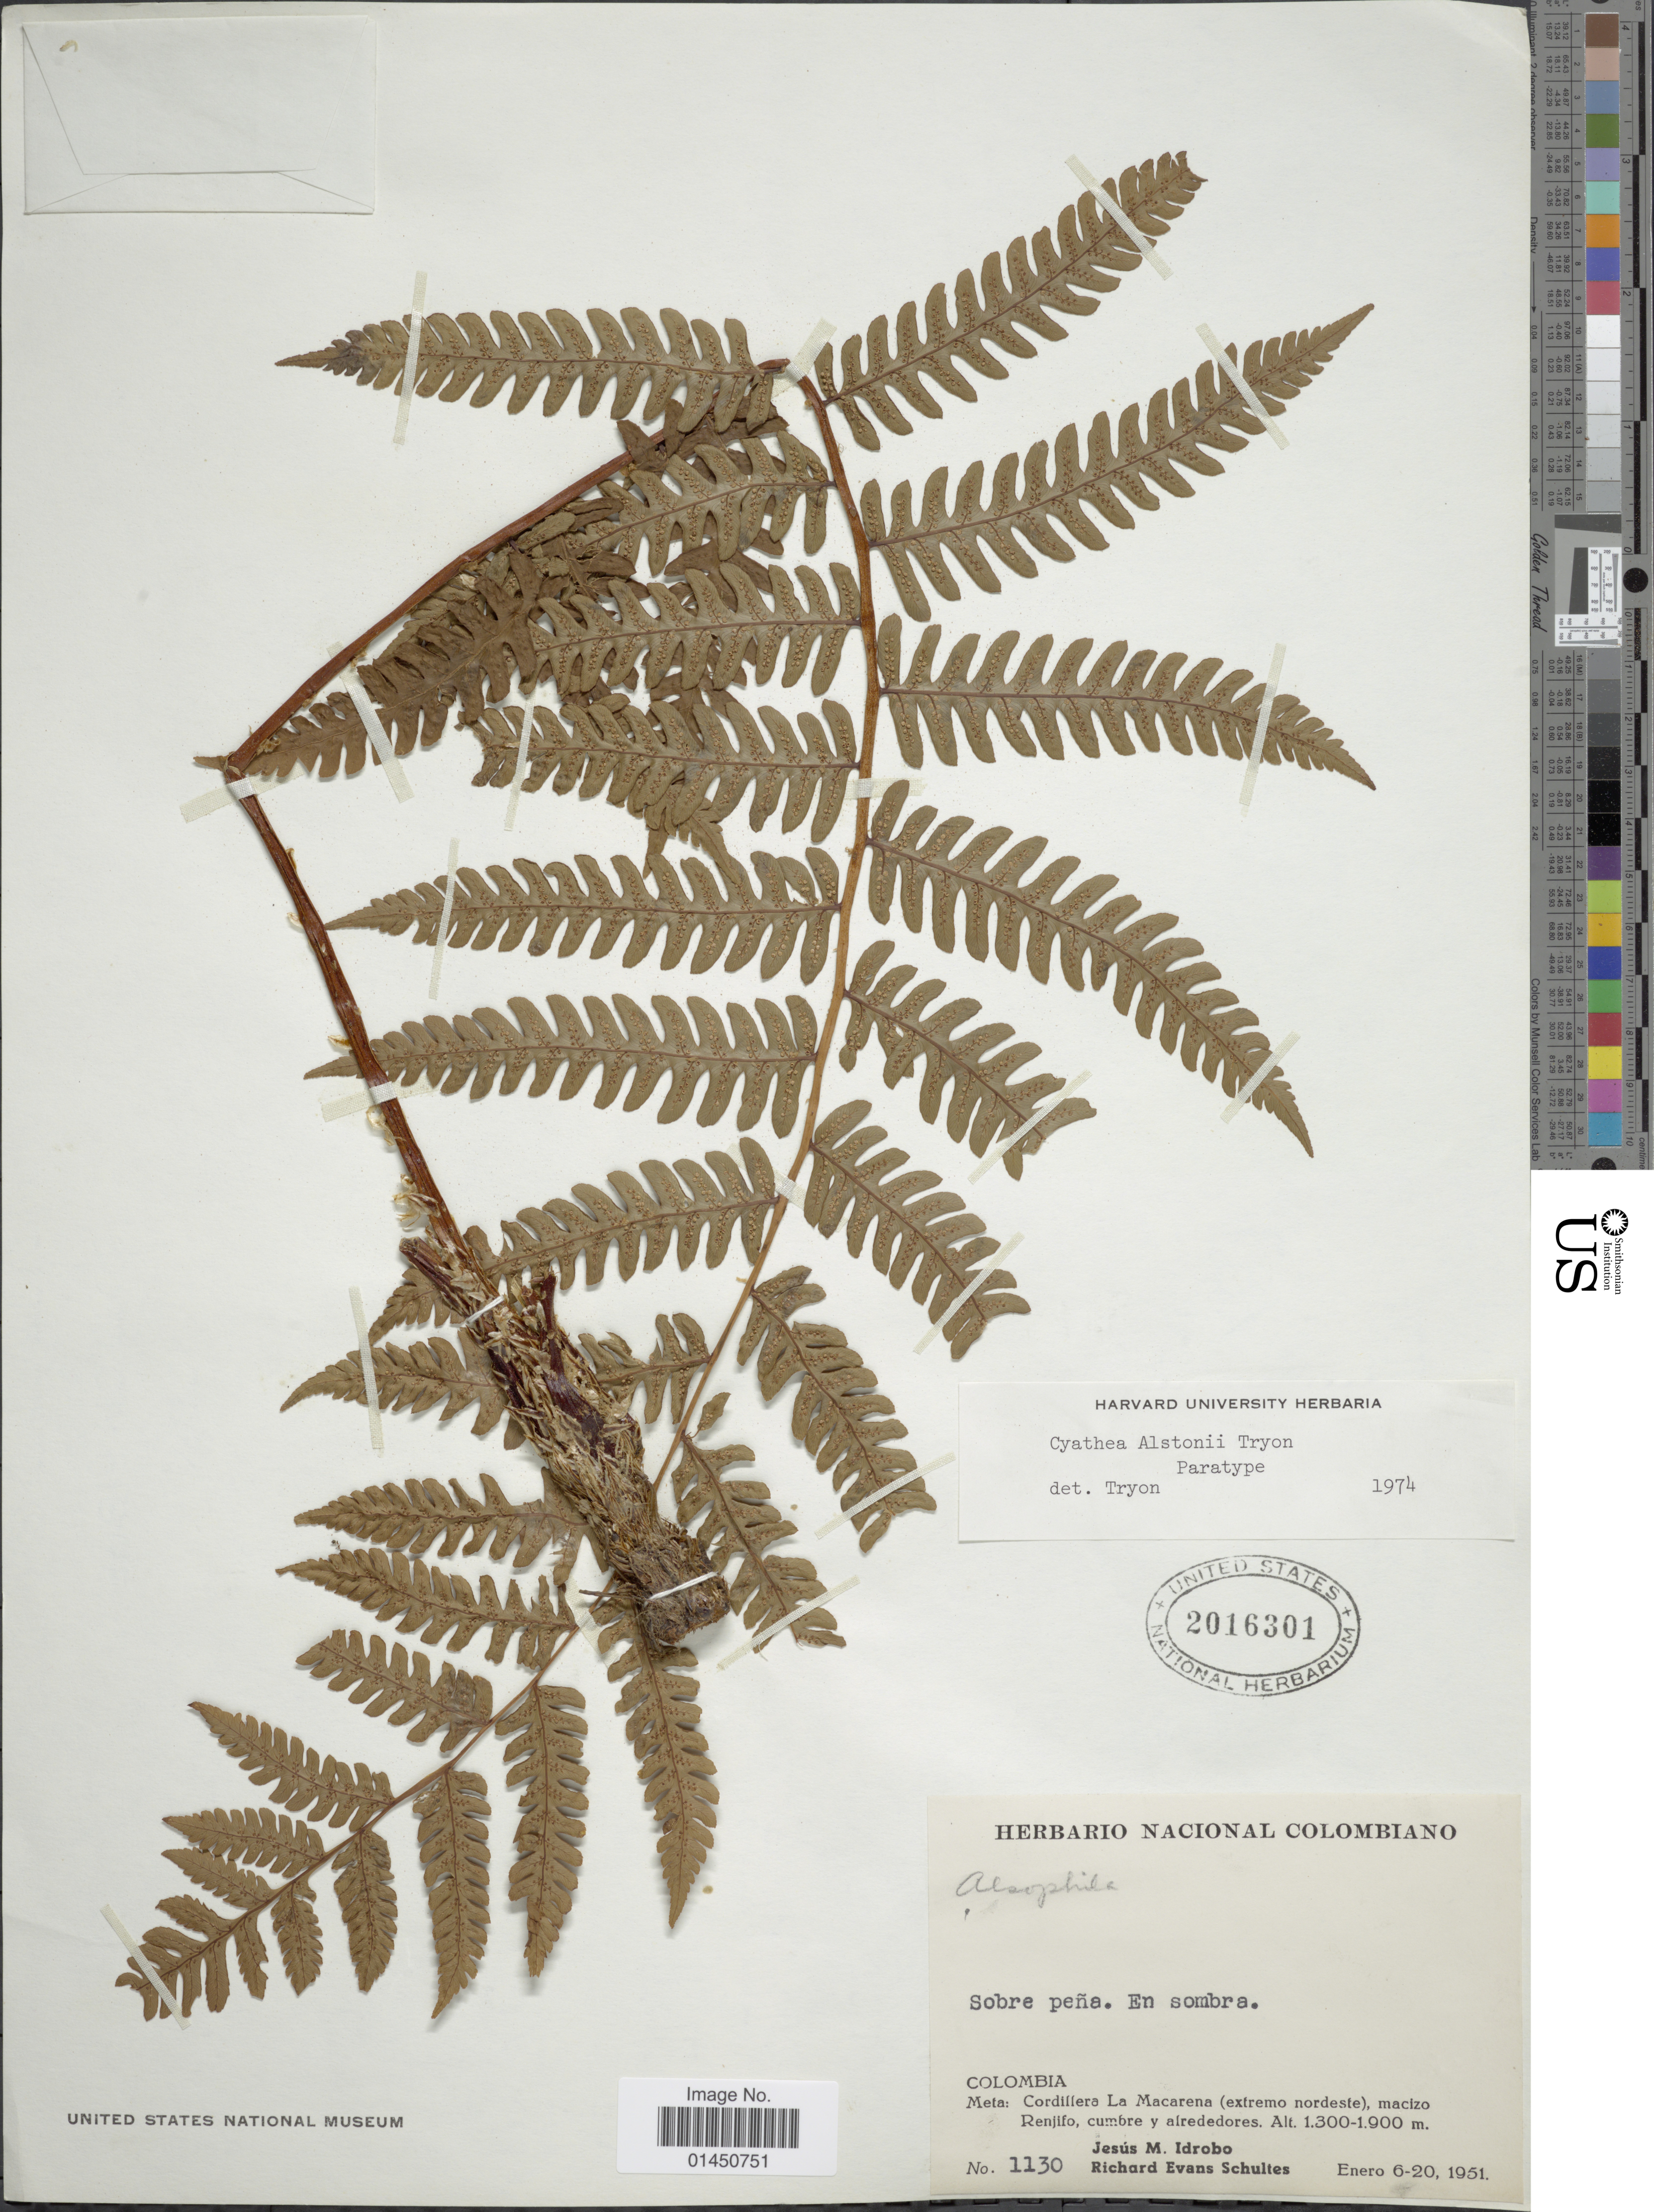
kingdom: Plantae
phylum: Tracheophyta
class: Polypodiopsida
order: Cyatheales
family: Cyatheaceae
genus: Cyathea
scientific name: Cyathea alstonii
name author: R.M. Tryon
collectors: J. M. Idrobo & R. E. Schultes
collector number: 1130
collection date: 1951-01-06/1951-01-20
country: Colombia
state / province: Meta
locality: Cordillera La Macarena (extremo nordeste), macizo Renjifo, cumbre y alrededores.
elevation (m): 1300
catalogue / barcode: US 2016301